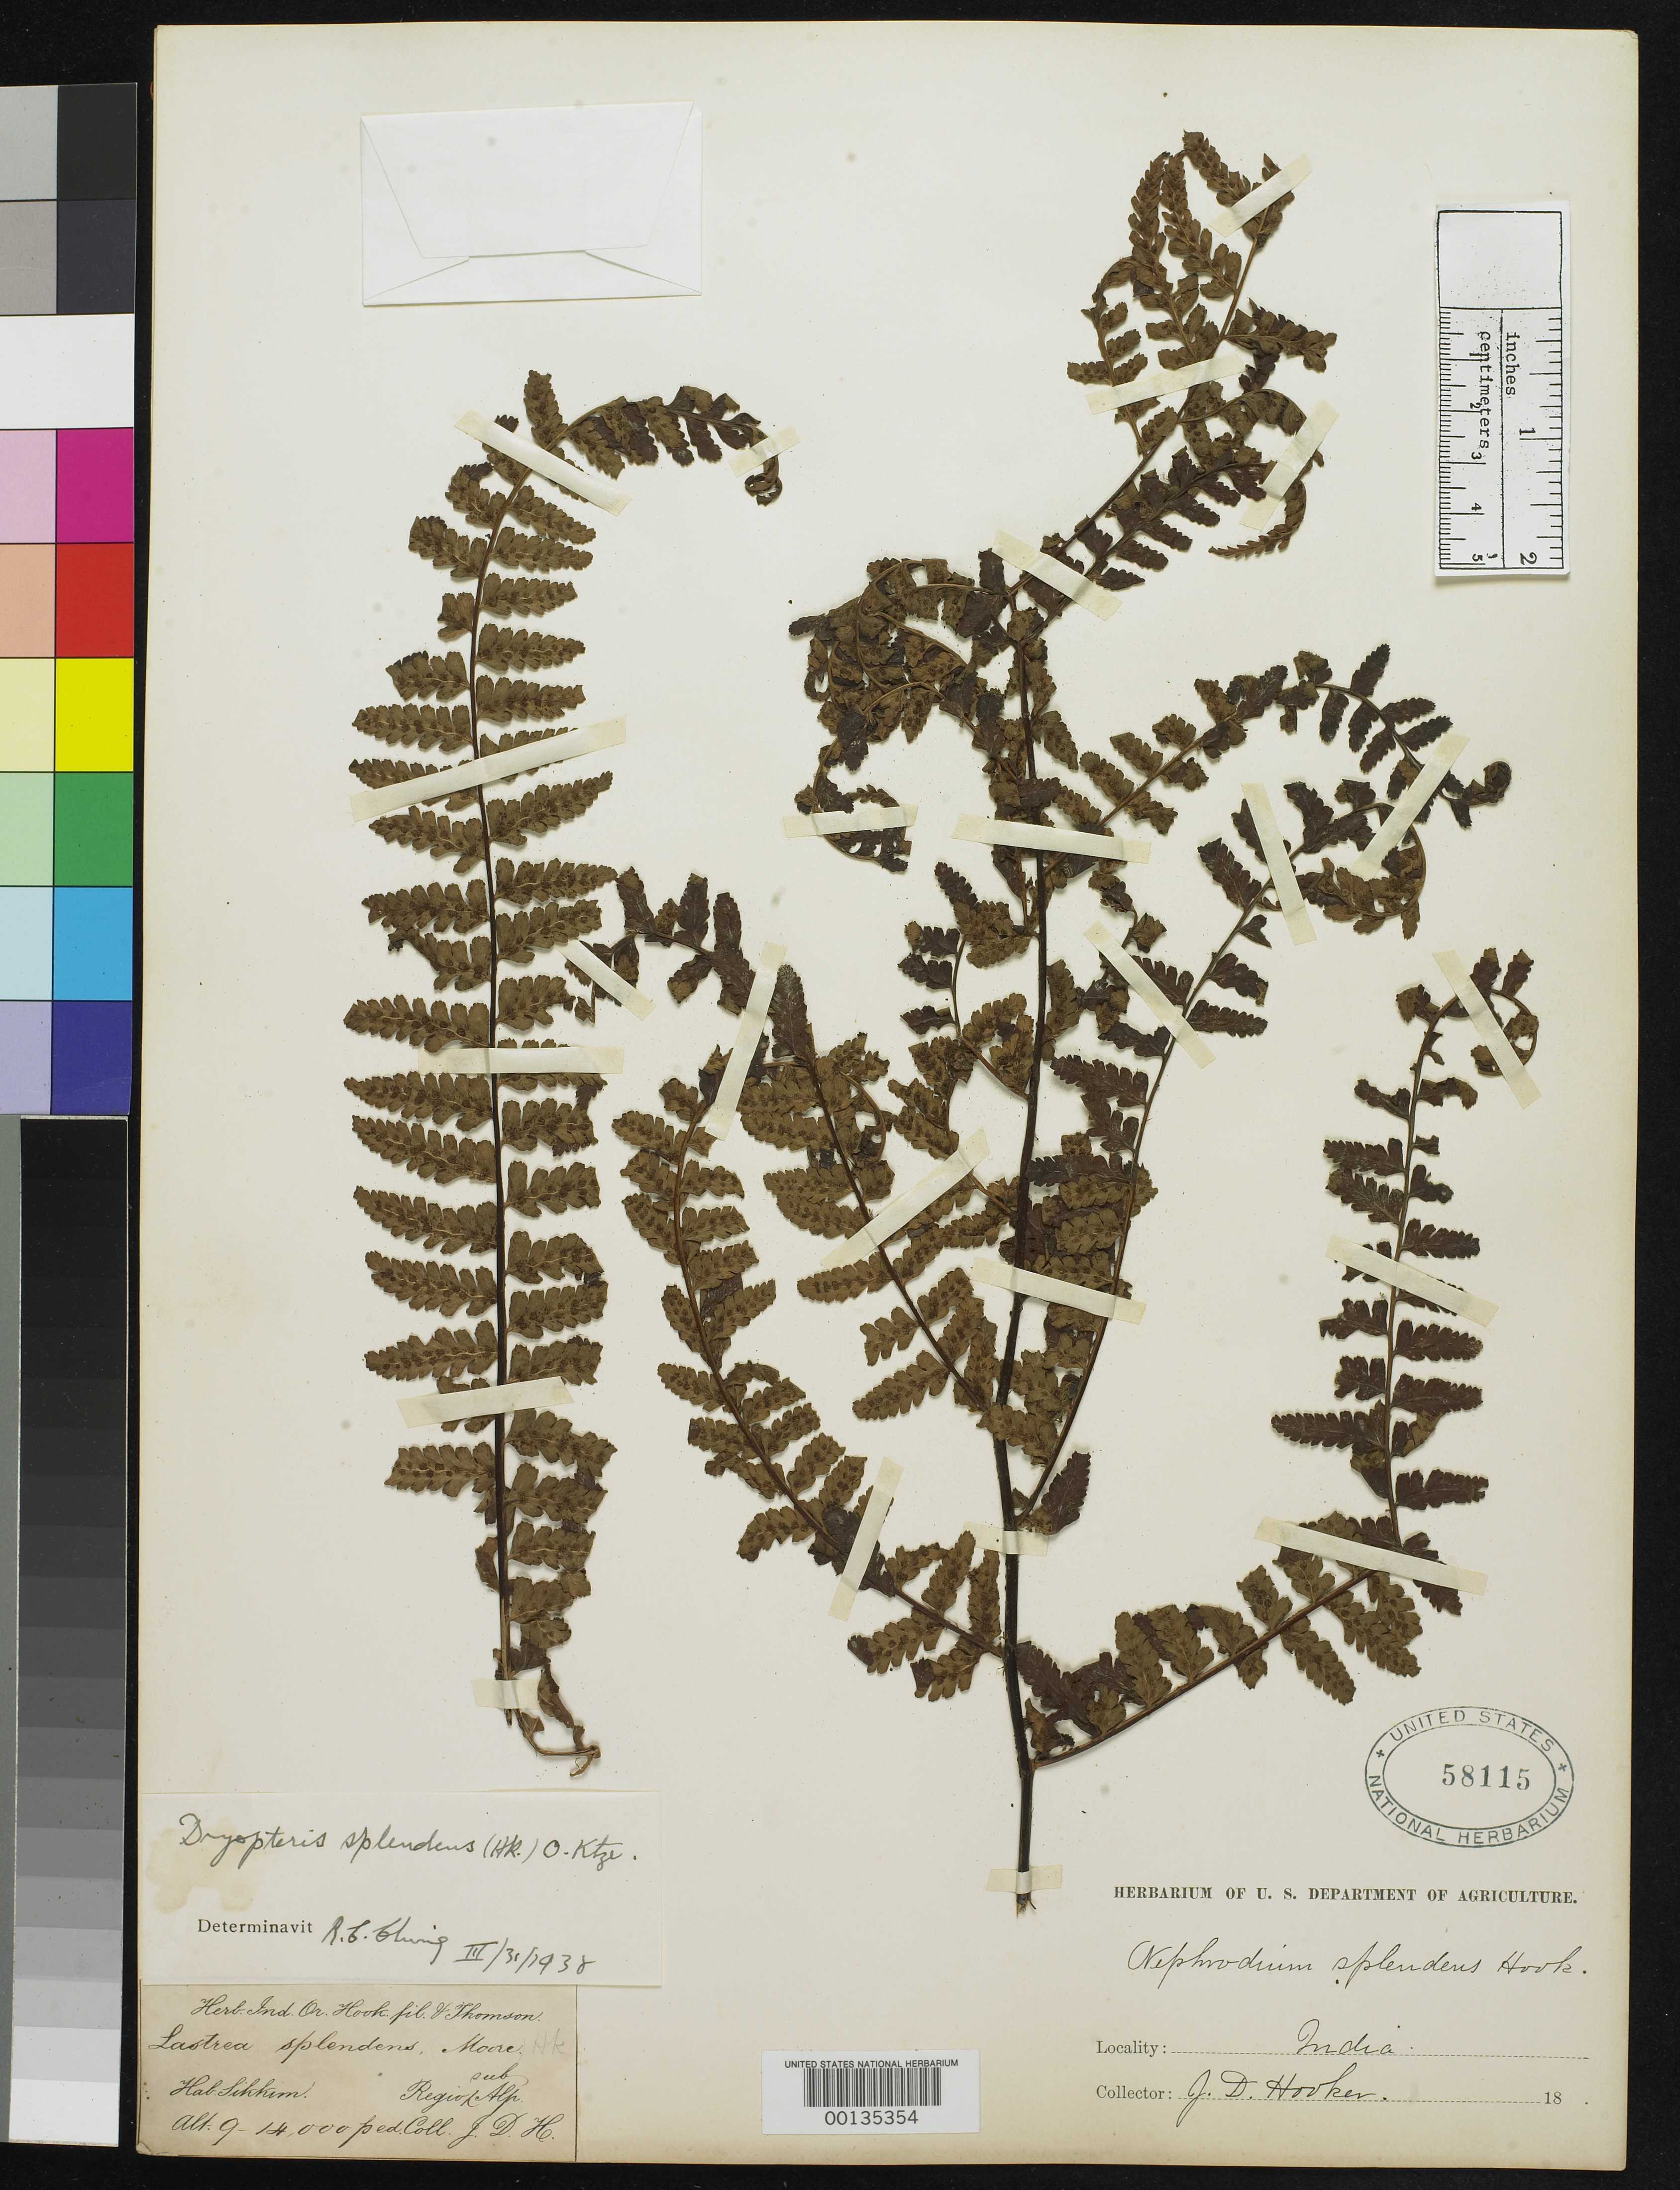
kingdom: Plantae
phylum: Tracheophyta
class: Polypodiopsida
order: Polypodiales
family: Dryopteridaceae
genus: Nephrodium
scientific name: Nephrodium splendens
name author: Hook.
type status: Type Collection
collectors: W. J. Hooker & T. Thomson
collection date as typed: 18--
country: India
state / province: Sikkim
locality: Sikhim.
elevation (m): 2743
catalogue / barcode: US 58115